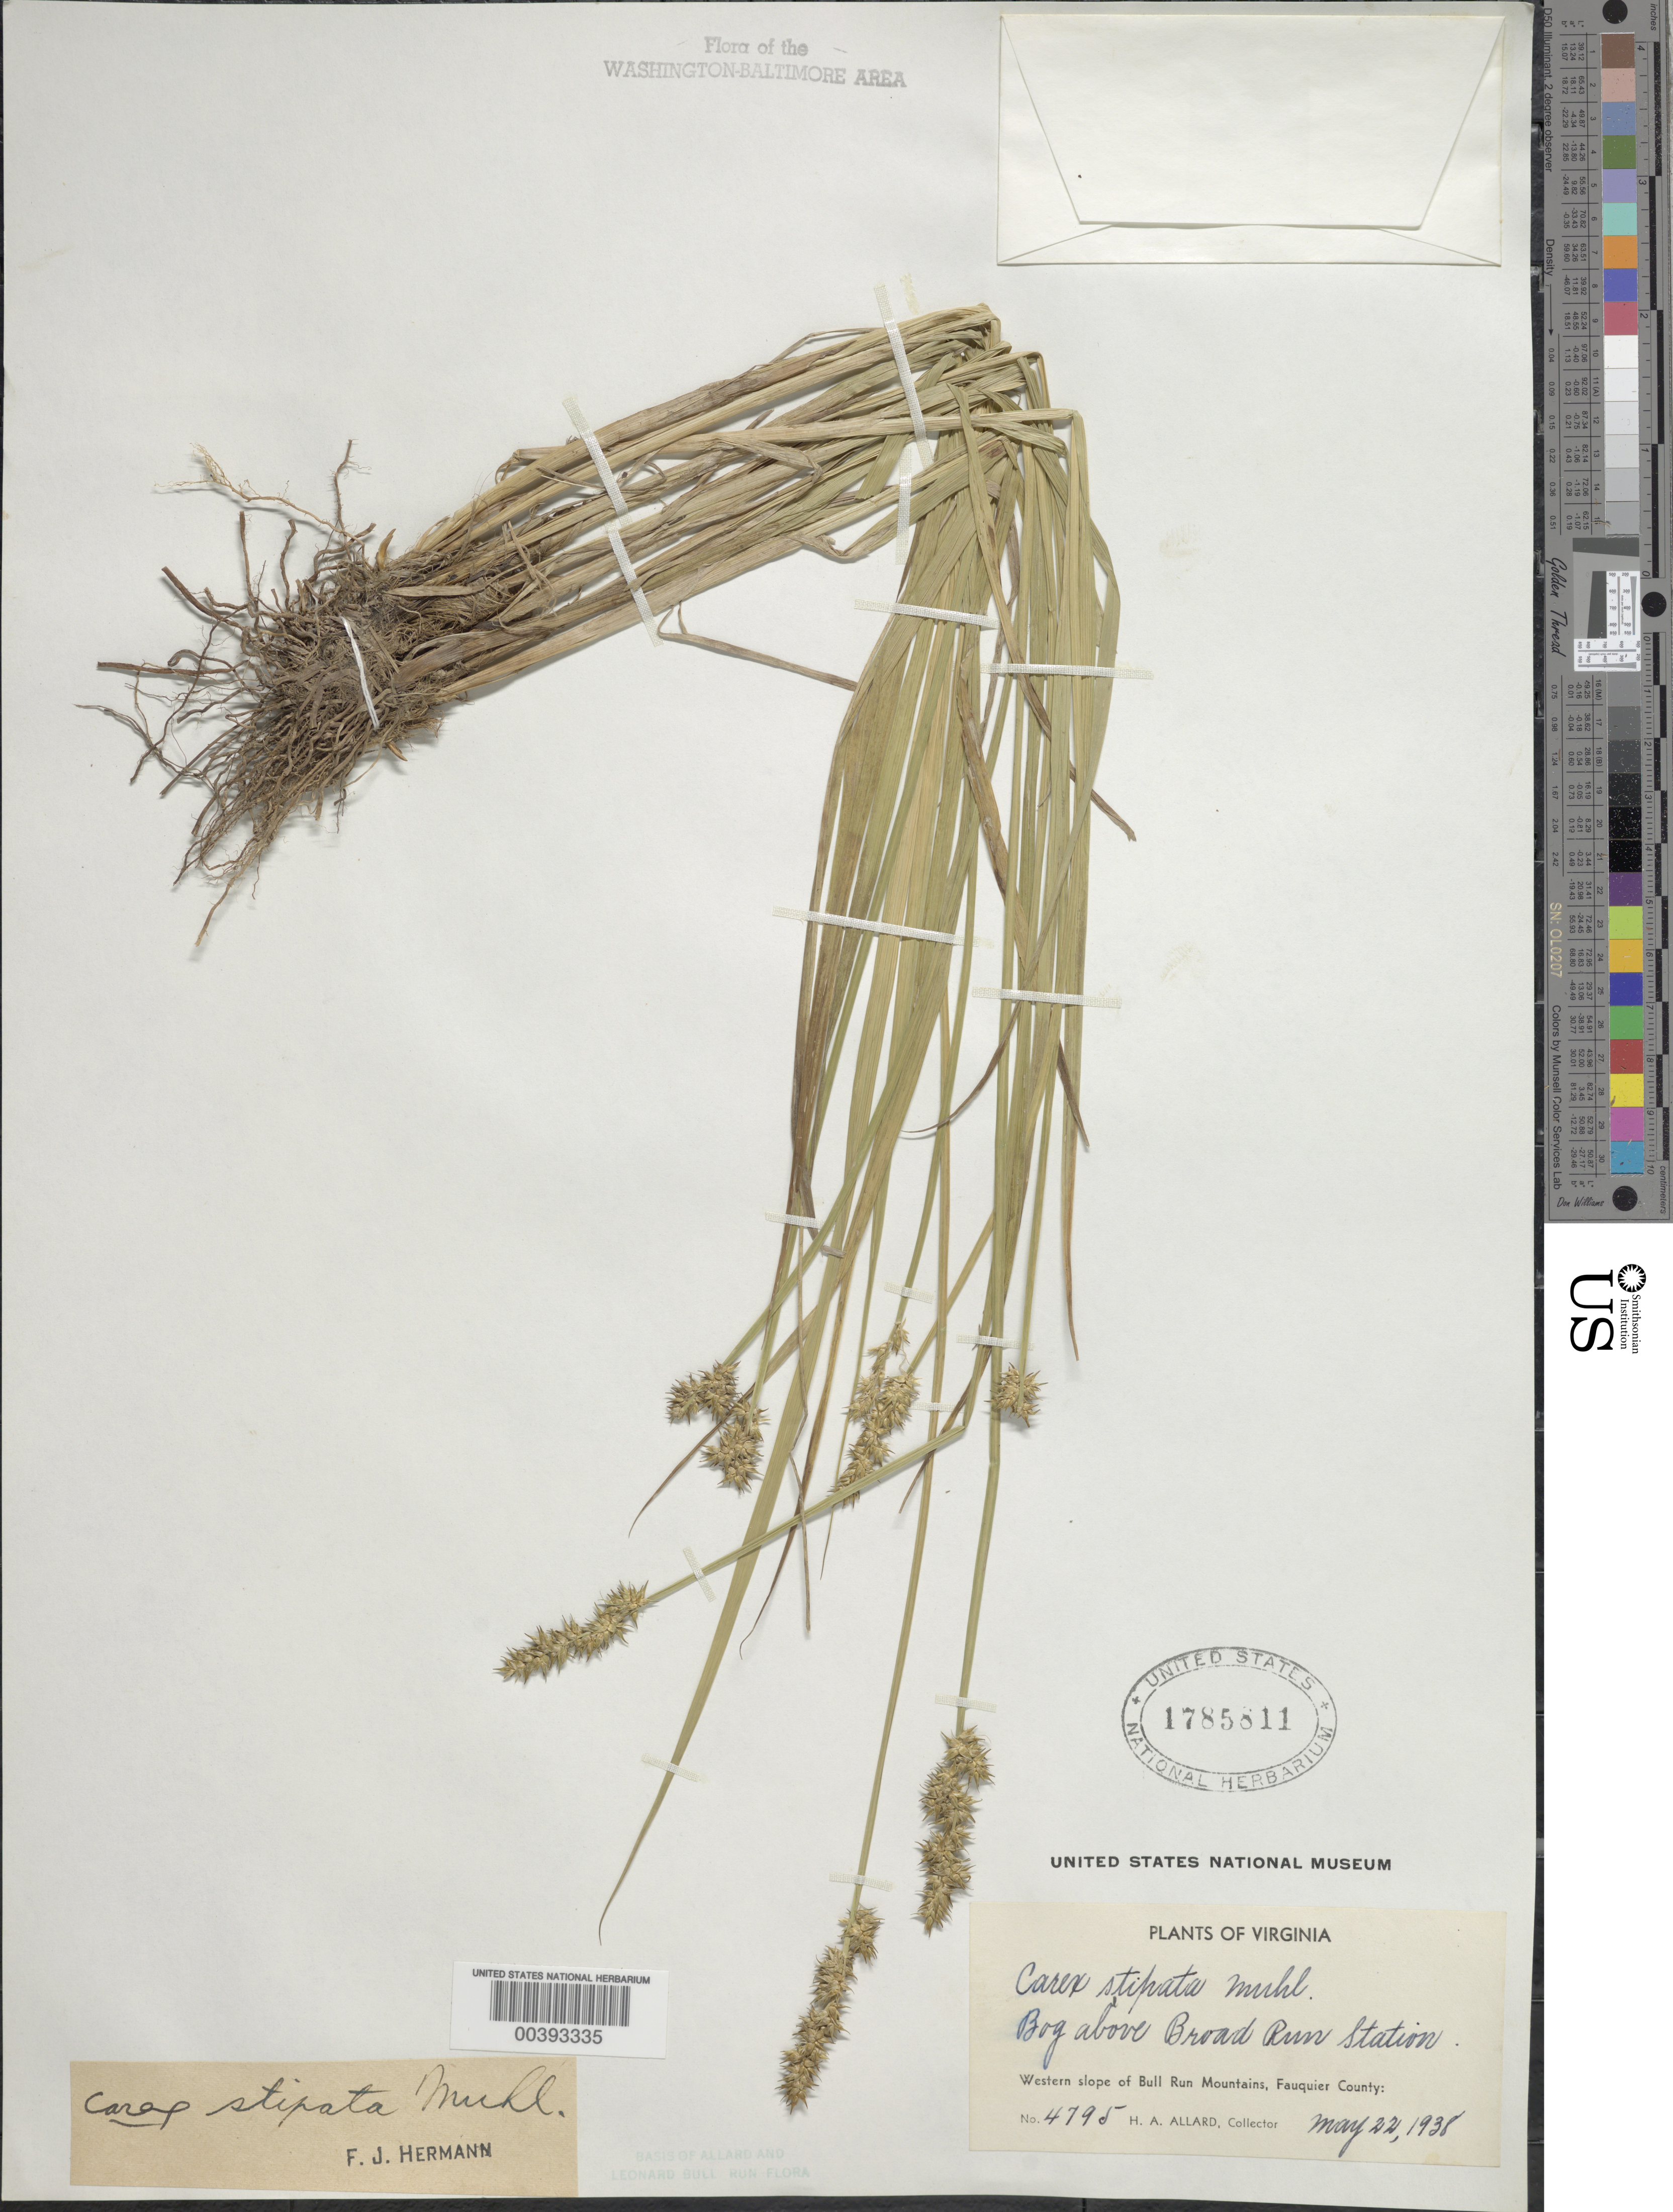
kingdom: Plantae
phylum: Tracheophyta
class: Liliopsida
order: Poales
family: Cyperaceae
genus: Carex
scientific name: Carex stipata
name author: Muhl. ex Willd.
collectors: H. A. Allard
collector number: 4795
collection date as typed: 22 May 1938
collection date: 1938-05-22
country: United States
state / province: Virginia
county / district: Fauquier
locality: Above Broad Run Station, Bog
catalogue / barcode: US 1785811